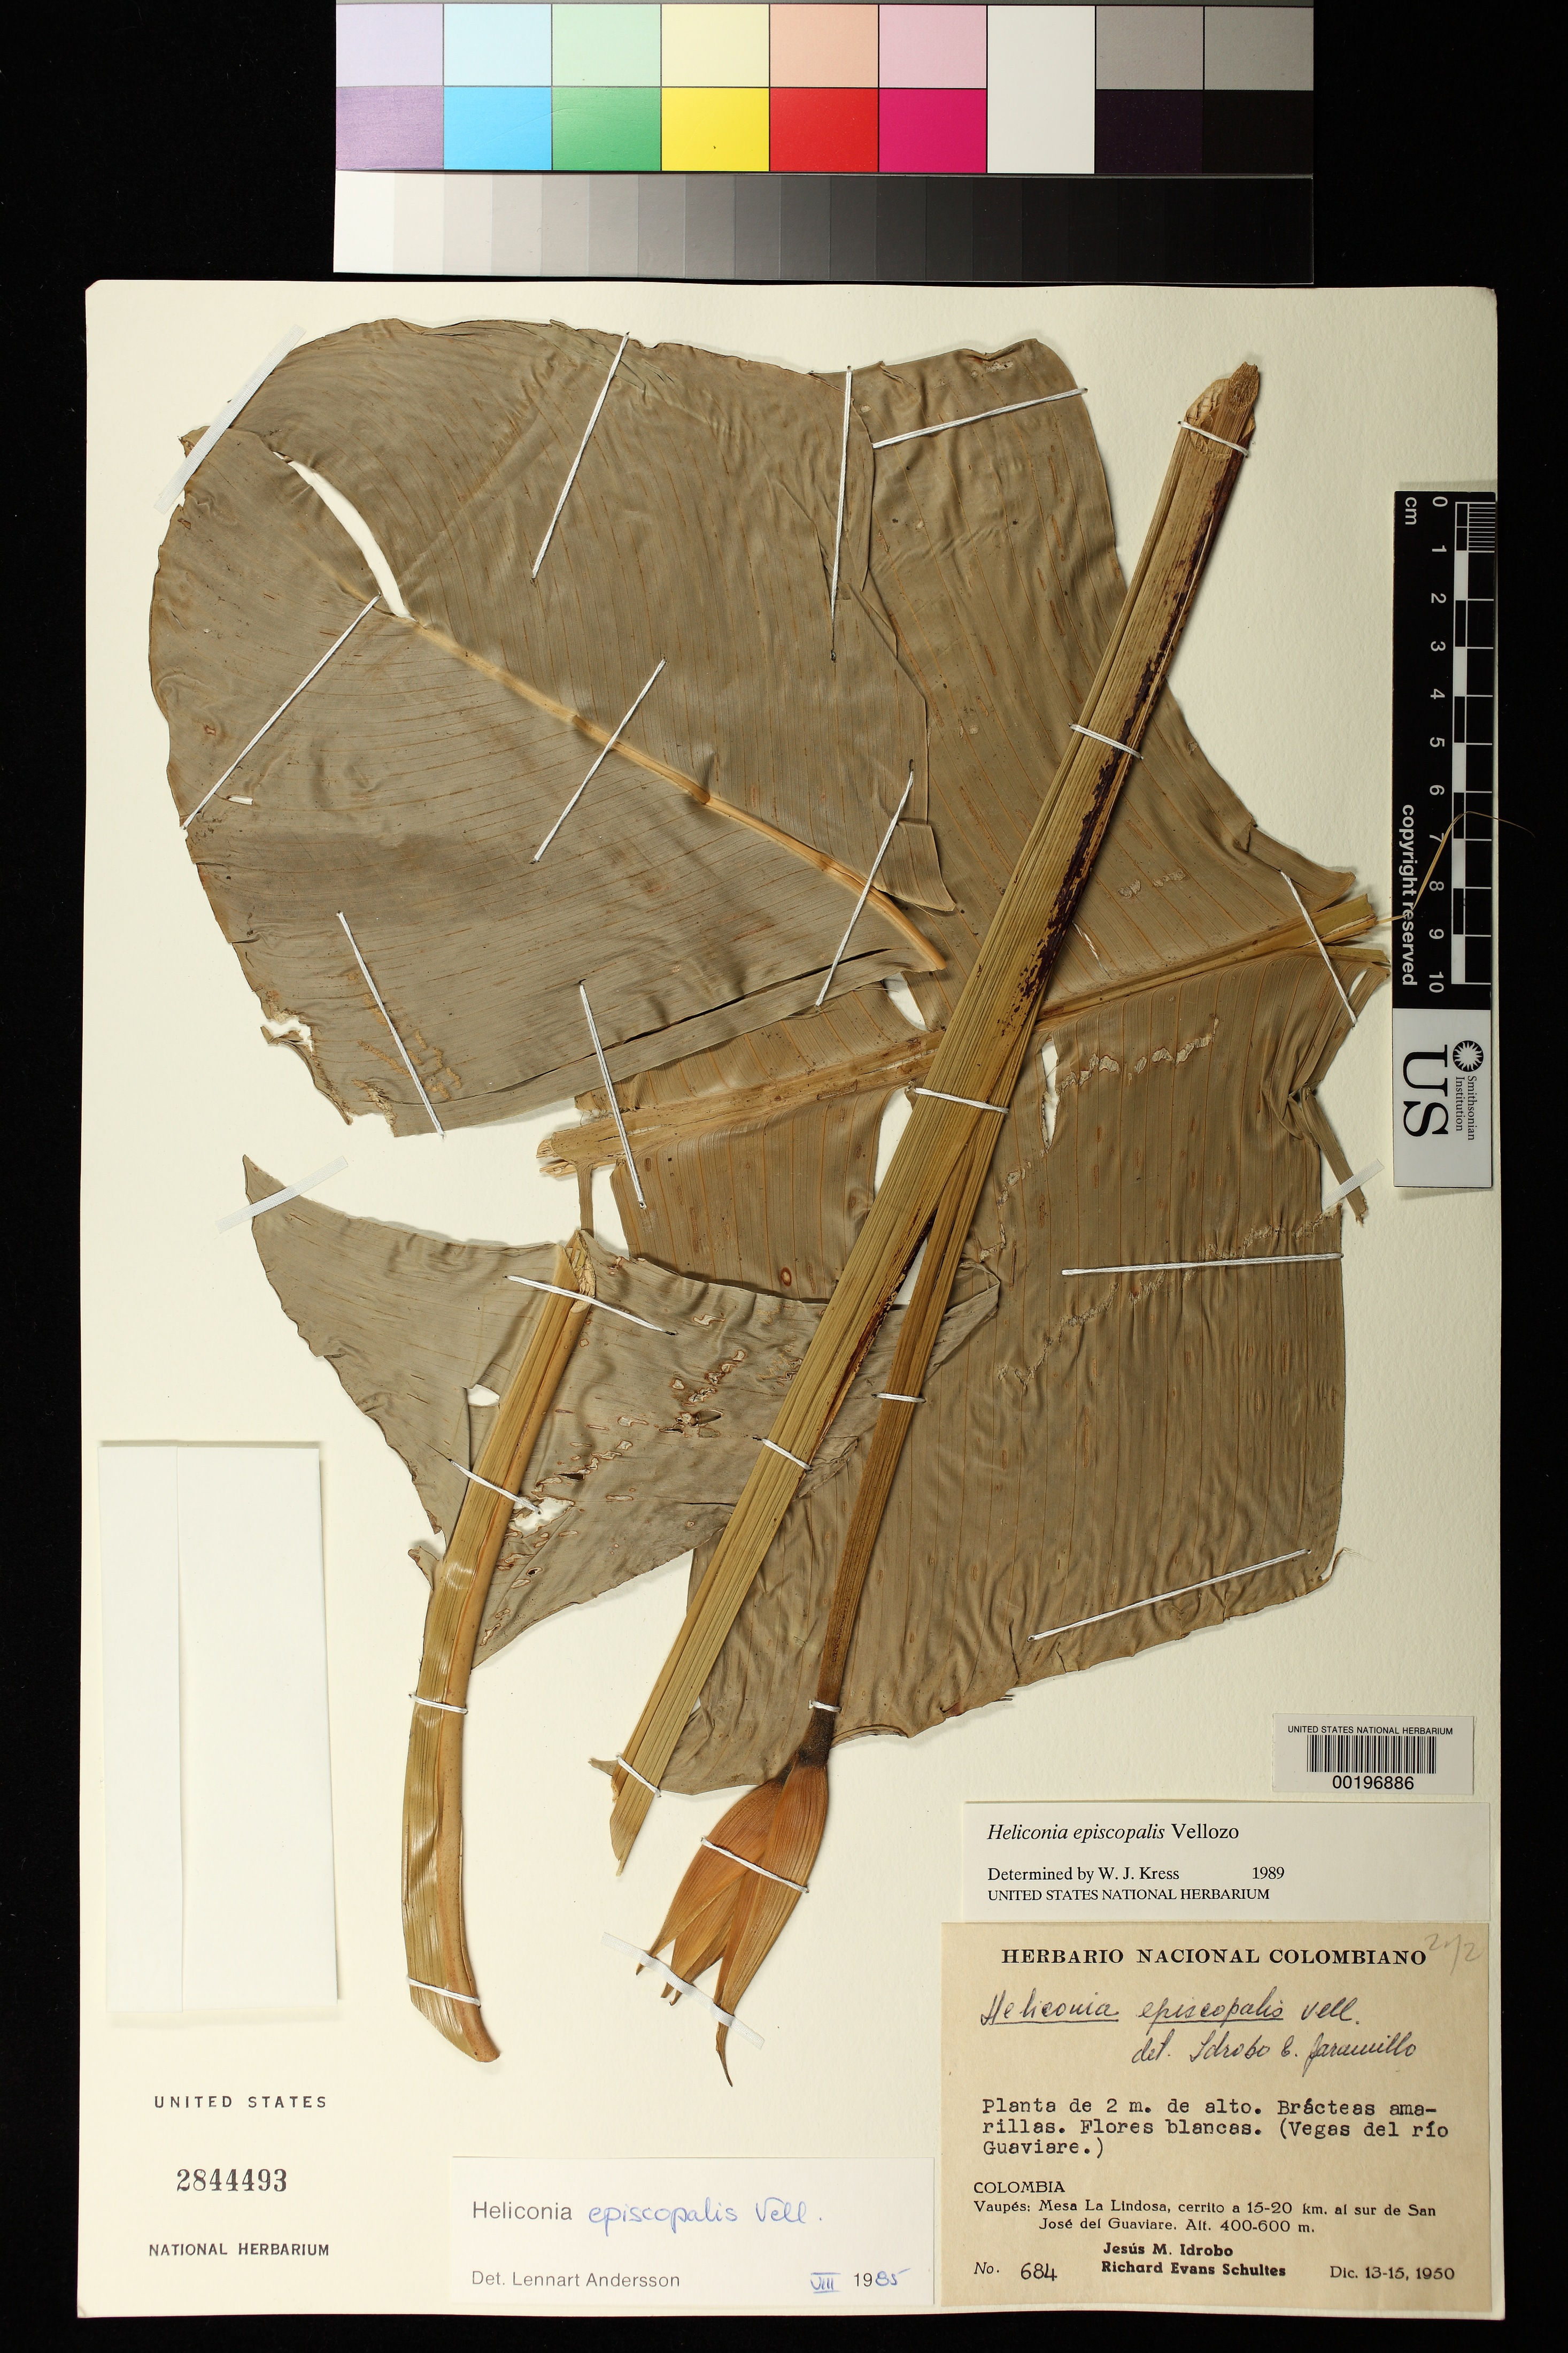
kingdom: Plantae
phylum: Tracheophyta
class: Liliopsida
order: Zingiberales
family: Heliconiaceae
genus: Heliconia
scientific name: Heliconia episcopalis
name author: Vell.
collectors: J. M. Idrobo & R. E. Schultes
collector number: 684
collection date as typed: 13 Dec 1950 to 15 Dec 1950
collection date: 1950-12-13/1950-12-15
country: Colombia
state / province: Vaupés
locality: Mesa La Lindosa, Cerrito a 15-20 km al Sur de San Jose del Guaviare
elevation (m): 400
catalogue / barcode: US 2844493